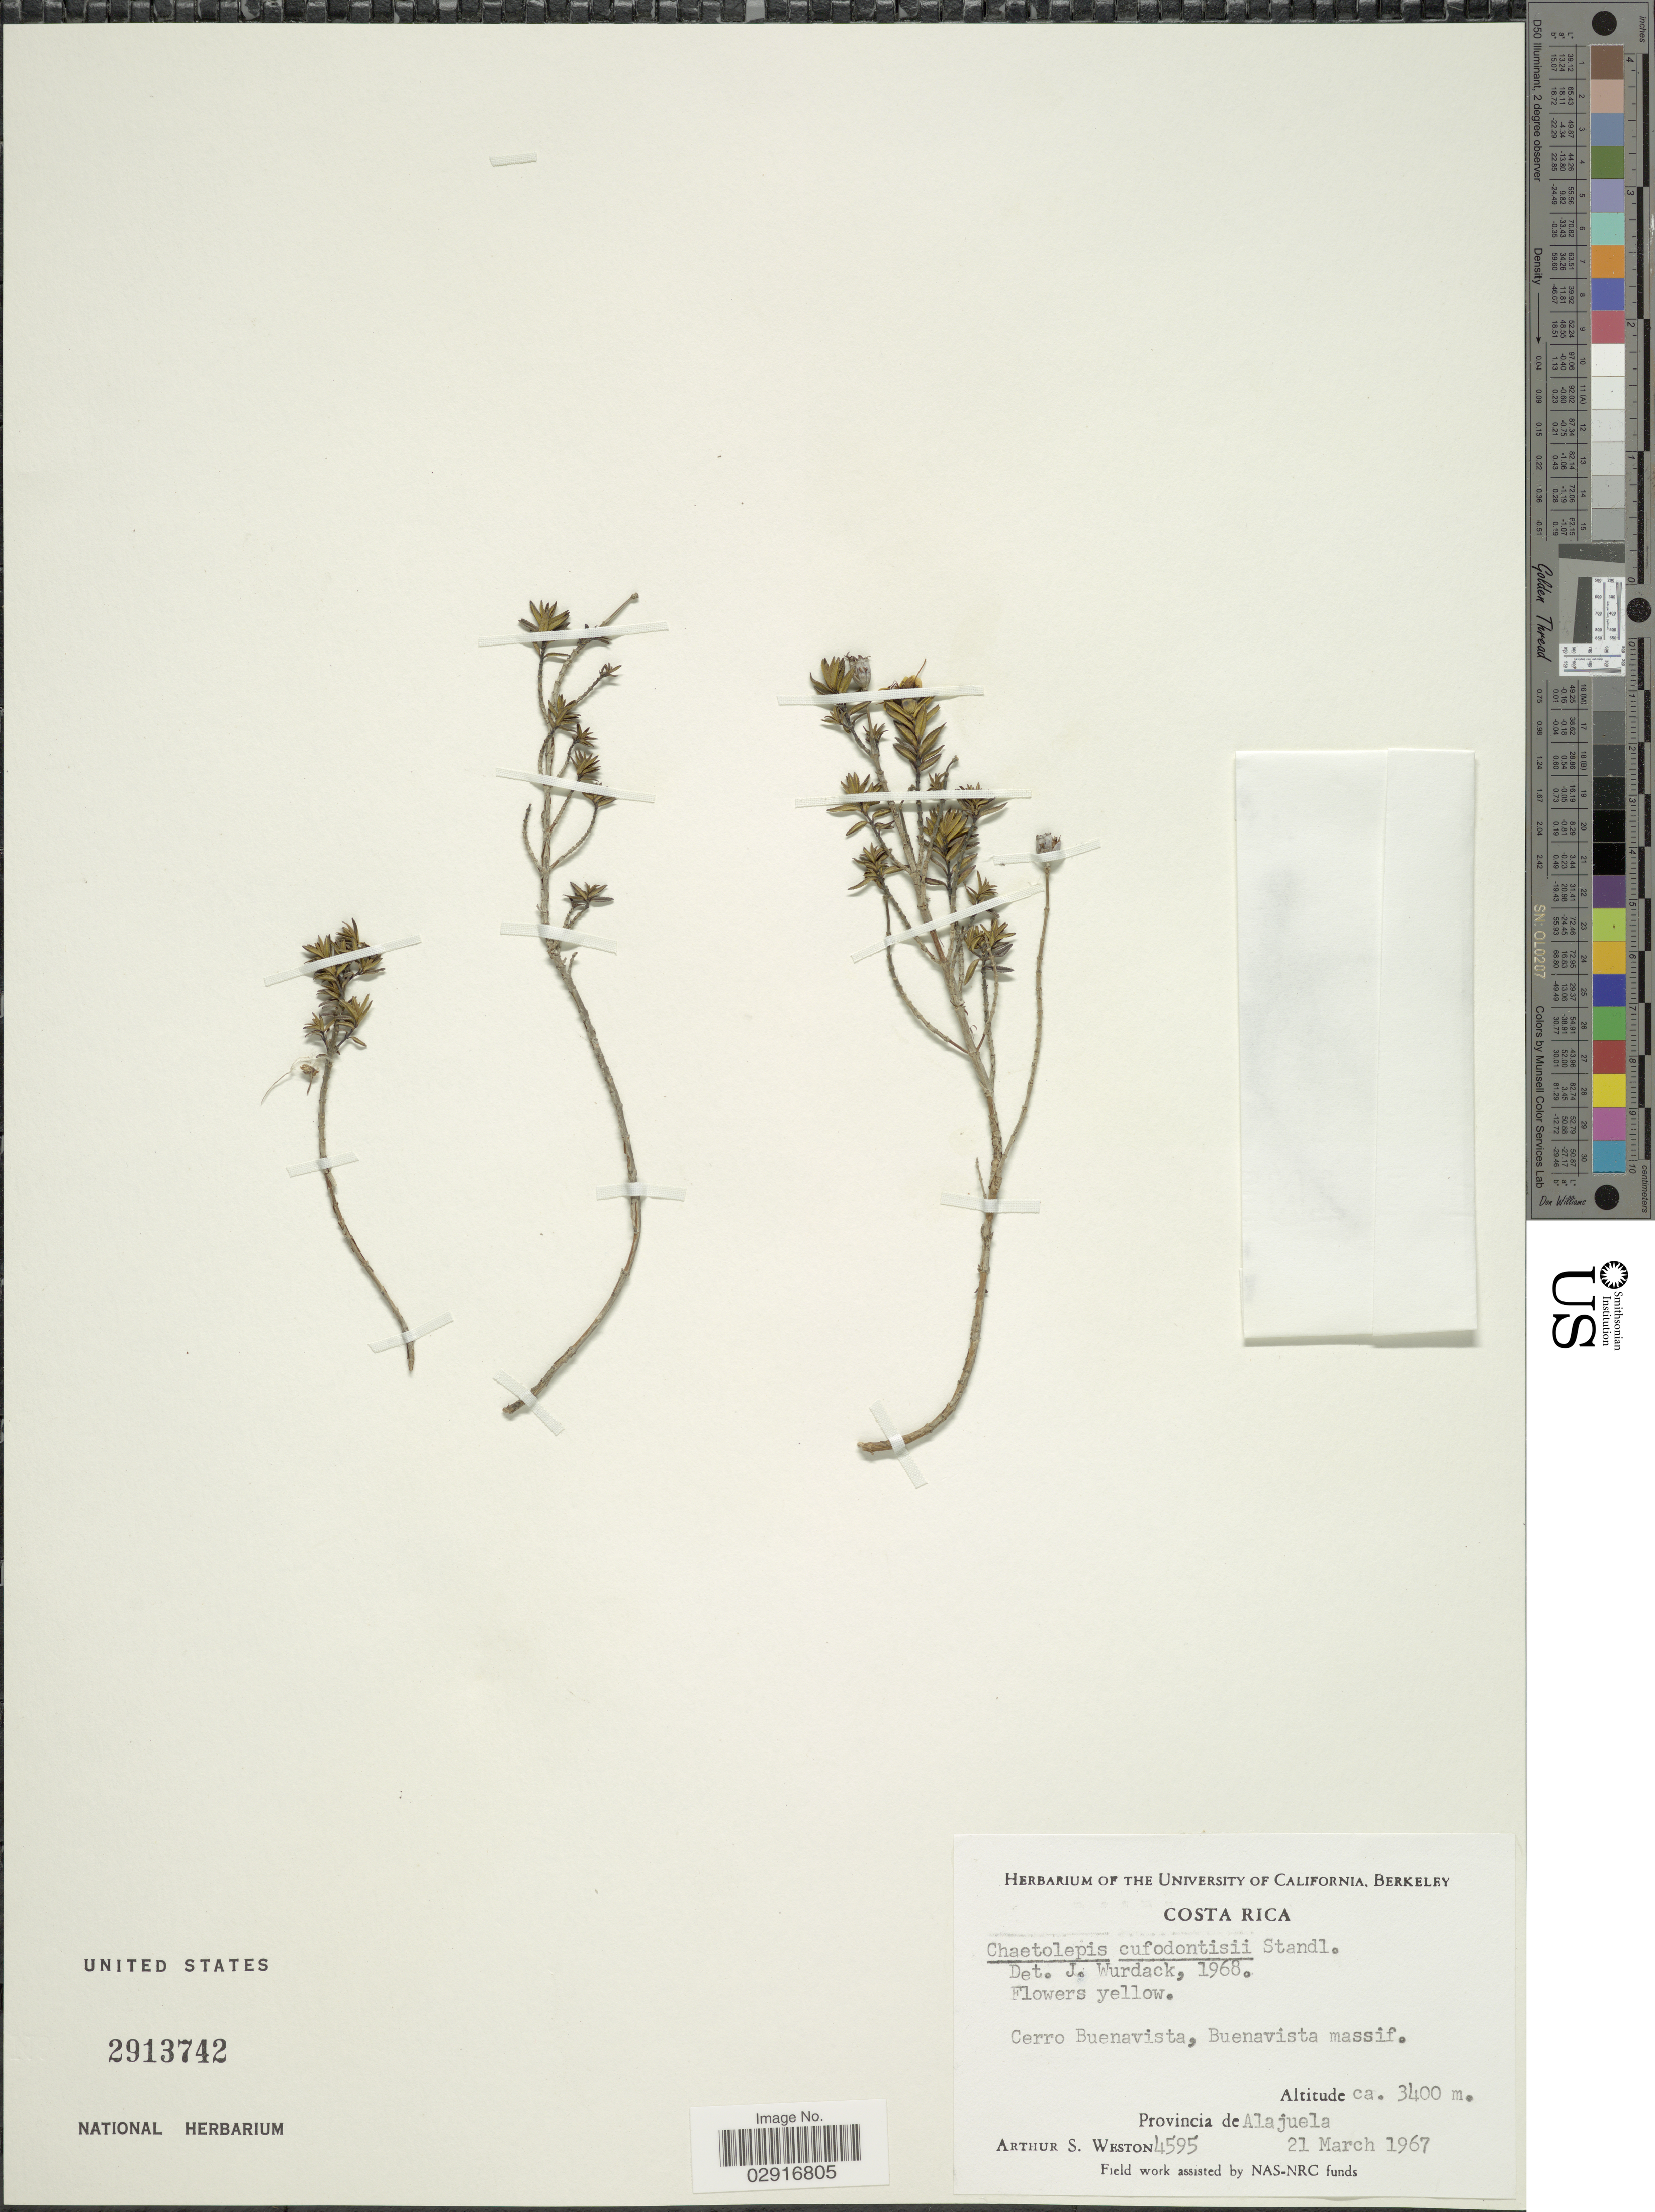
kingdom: Plantae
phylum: Tracheophyta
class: Magnoliopsida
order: Myrtales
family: Melastomataceae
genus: Chaetolepis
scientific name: Chaetolepis cufodontisii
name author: Standl.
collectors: A. Weston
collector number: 4595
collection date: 1967-03-21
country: Costa Rica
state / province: Alajuela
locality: Cerro Buenavista, Buenavista massif.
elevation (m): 3400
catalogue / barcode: US 2913742